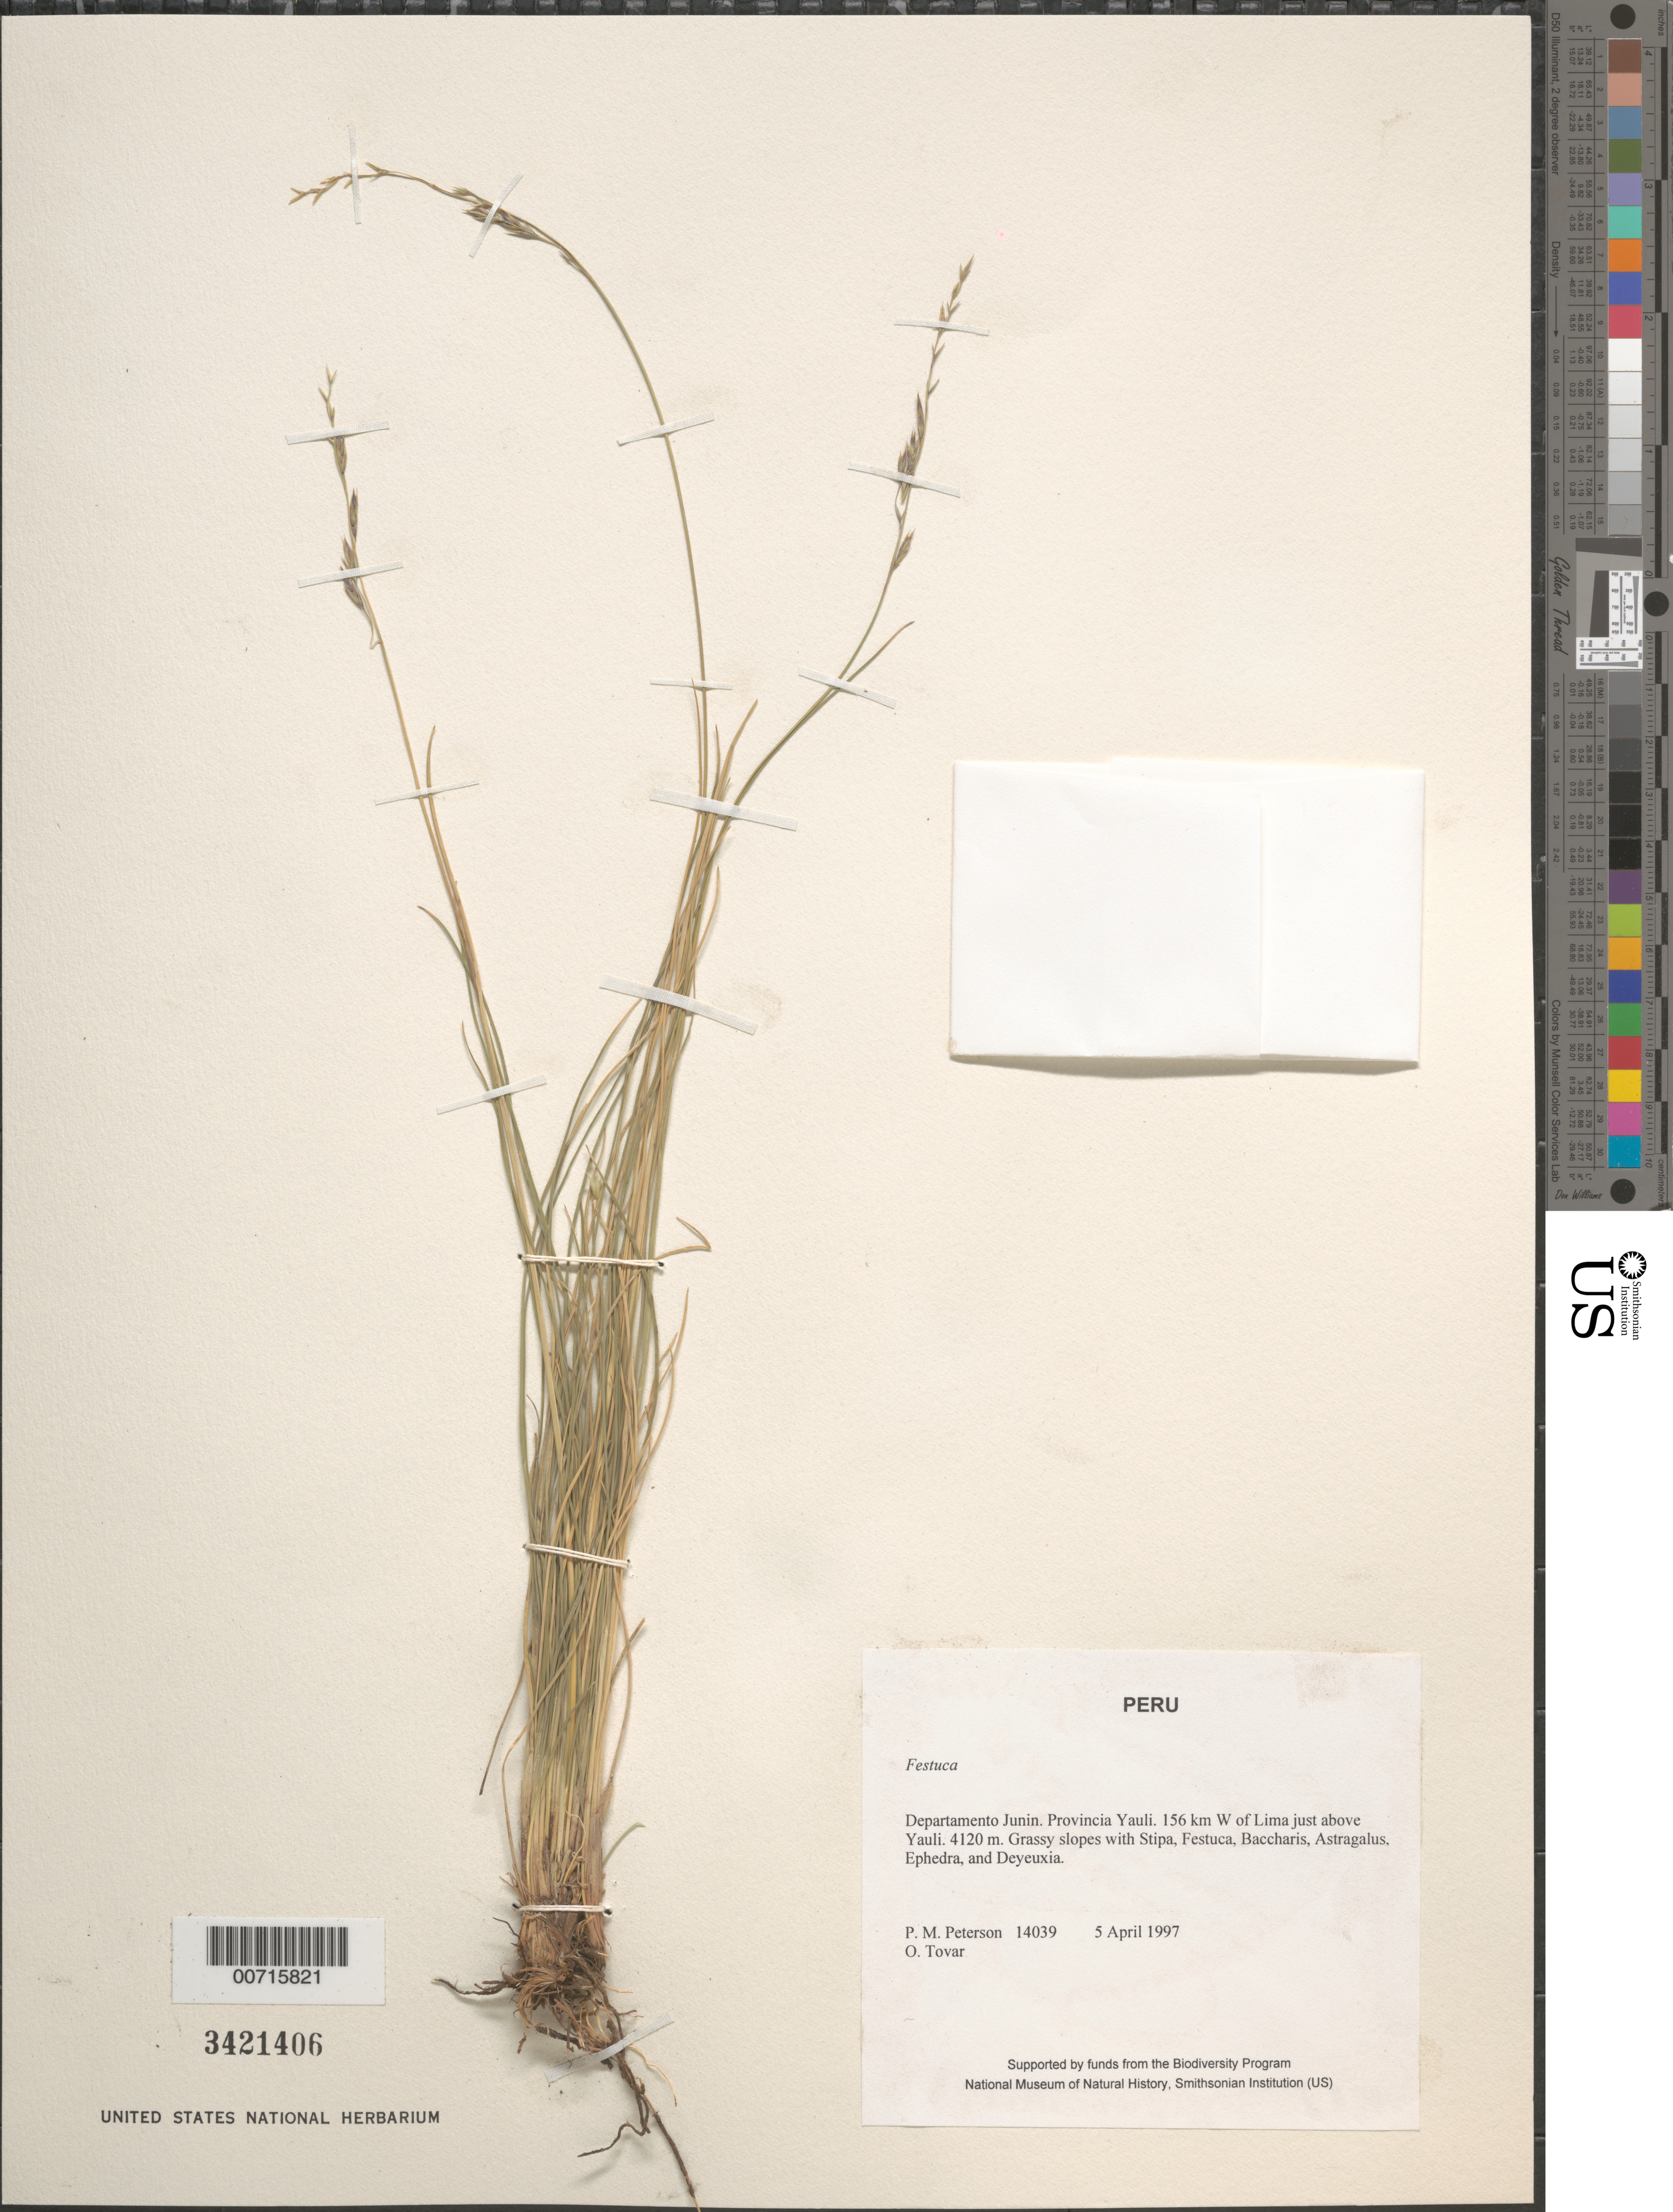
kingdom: Plantae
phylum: Tracheophyta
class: Liliopsida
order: Poales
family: Poaceae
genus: Festuca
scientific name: Festuca sp.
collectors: P. M. Peterson & Ó. Tovar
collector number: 14039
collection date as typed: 05 Apr 1997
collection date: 1997-04-05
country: Peru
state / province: Junín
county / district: Yauli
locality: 156 km W of Lima just above Yauli.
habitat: Grassy slopes with Stipa, Festuca, Baccharis, Astragalus, Ephedra, and Deyeuxia.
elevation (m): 4120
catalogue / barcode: US 3421406